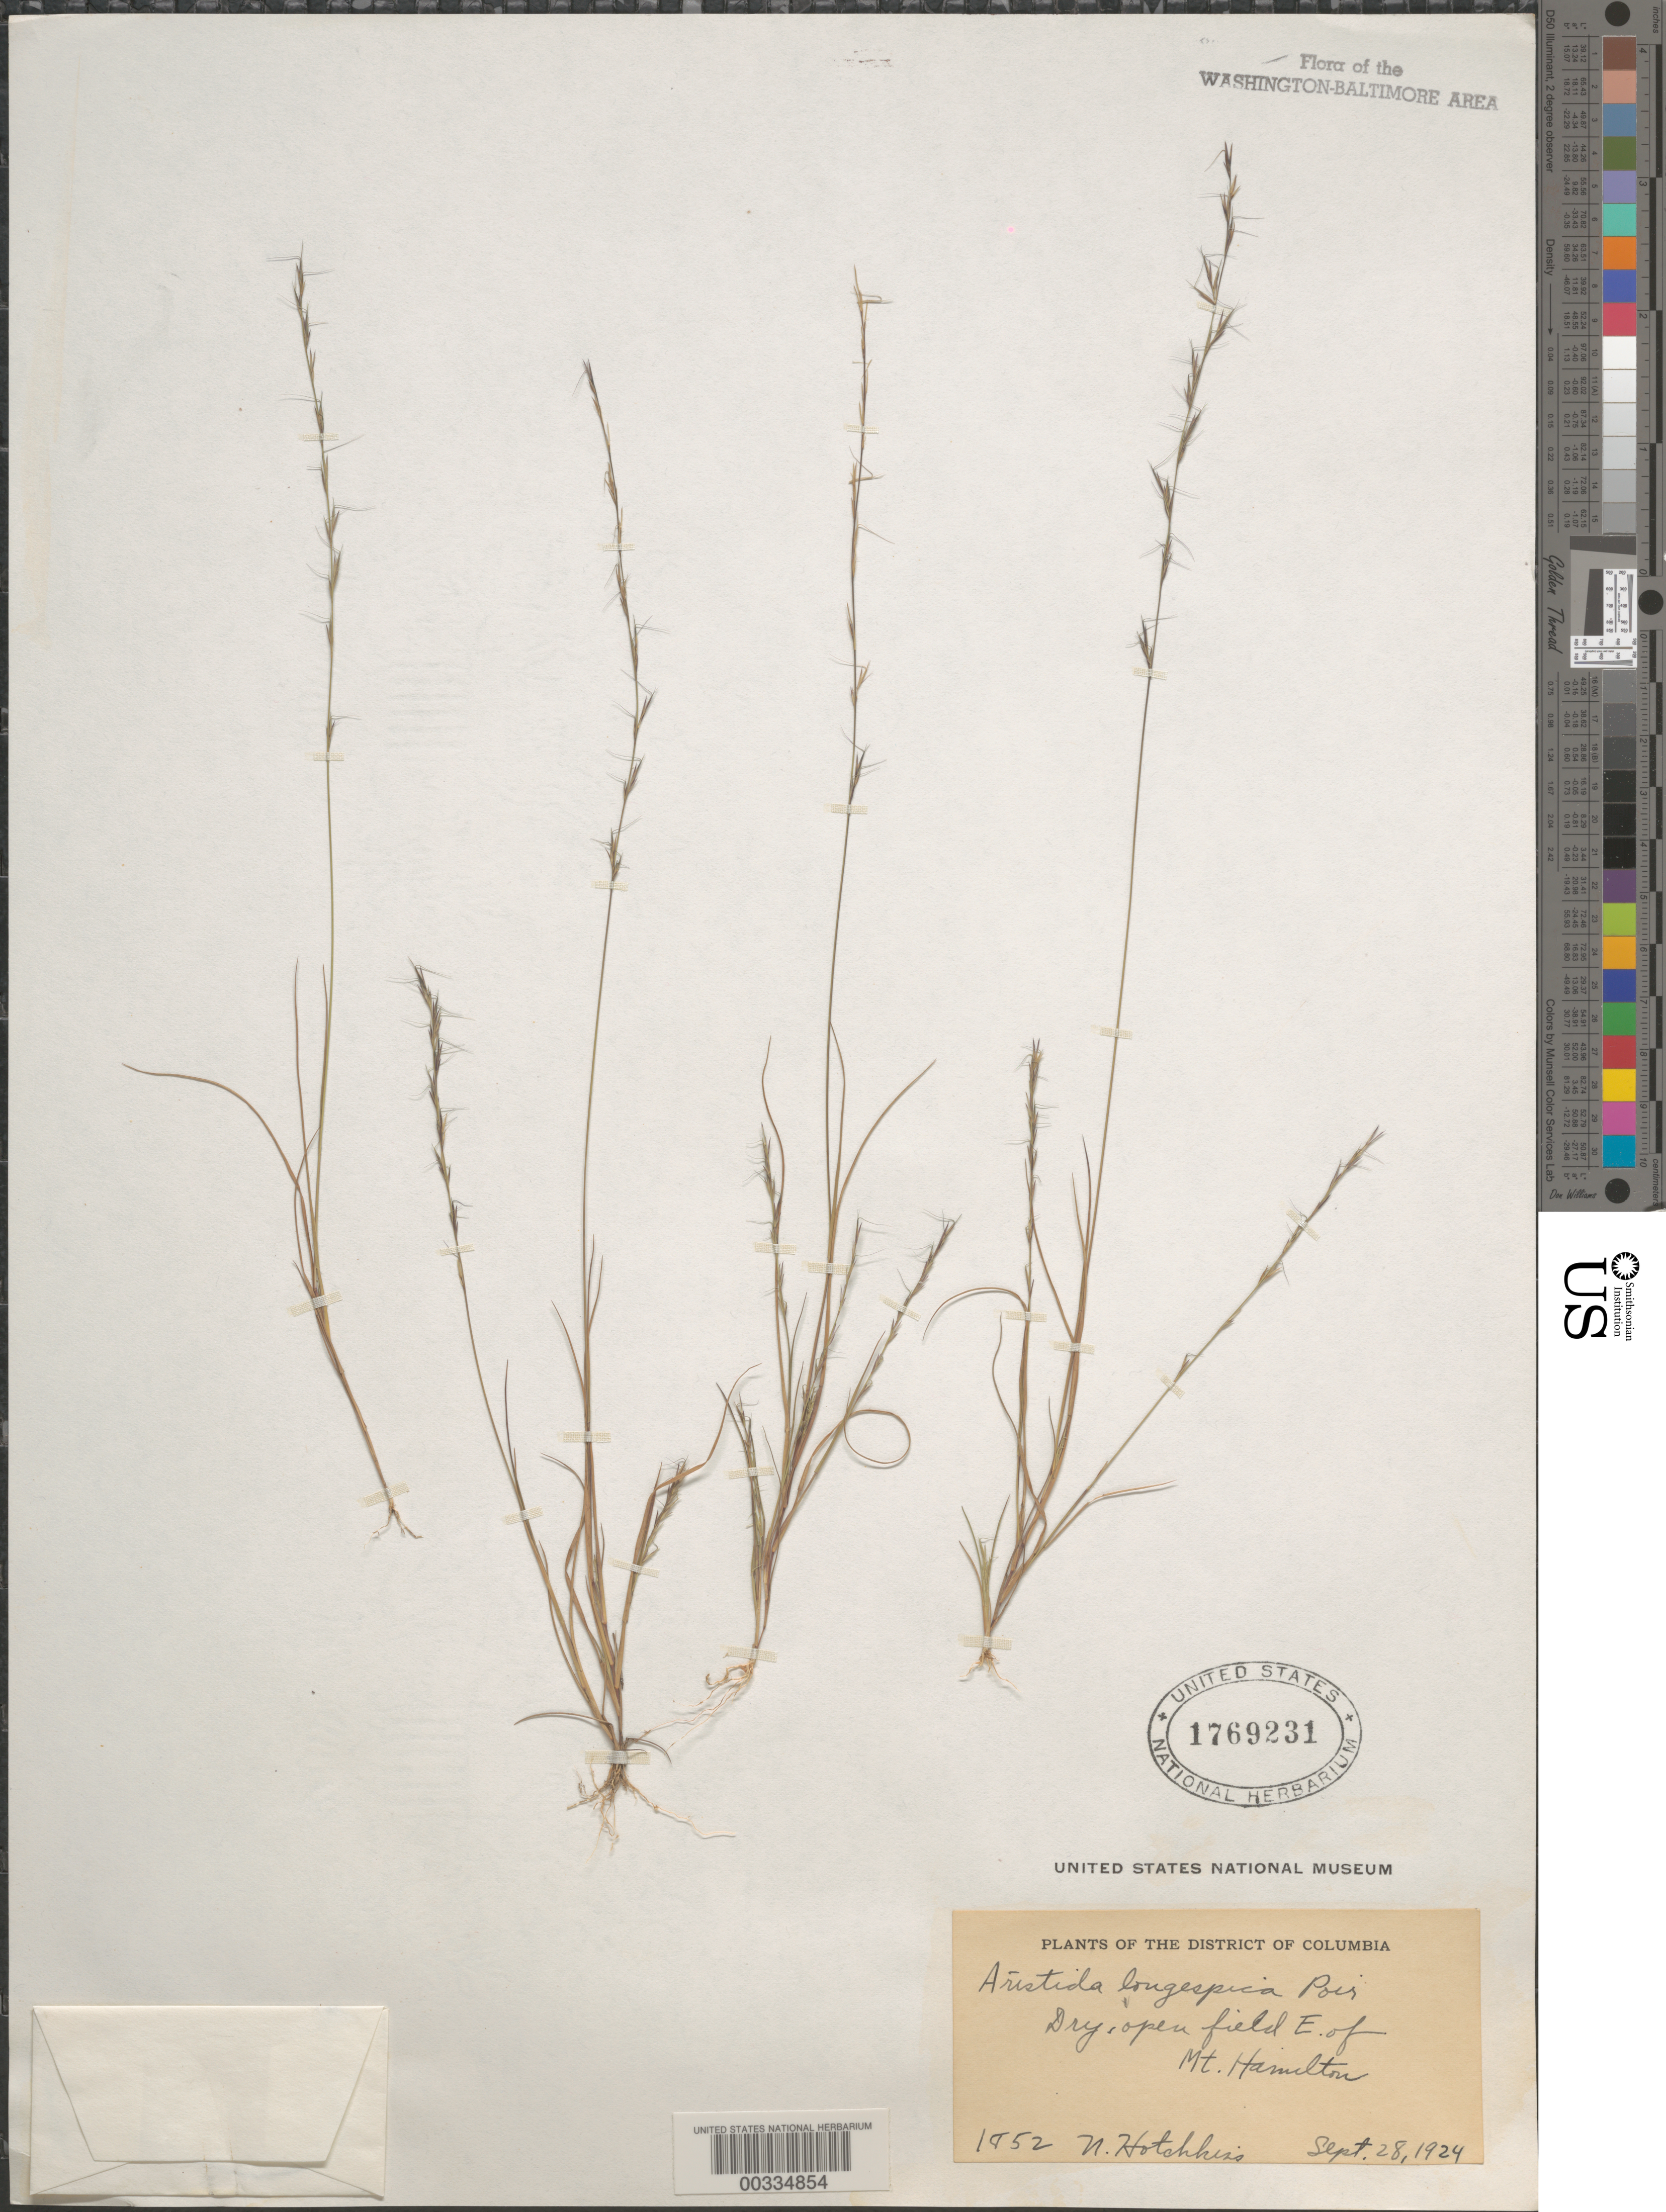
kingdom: Plantae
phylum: Tracheophyta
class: Liliopsida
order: Poales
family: Poaceae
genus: Aristida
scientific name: Aristida longespica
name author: Poir.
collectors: N. Hotchkiss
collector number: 1952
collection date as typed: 28 Sep 1924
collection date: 1924-09-28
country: United States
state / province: District of Columbia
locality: East of Mount Hamilton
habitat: Dry open field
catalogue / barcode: US 1769231